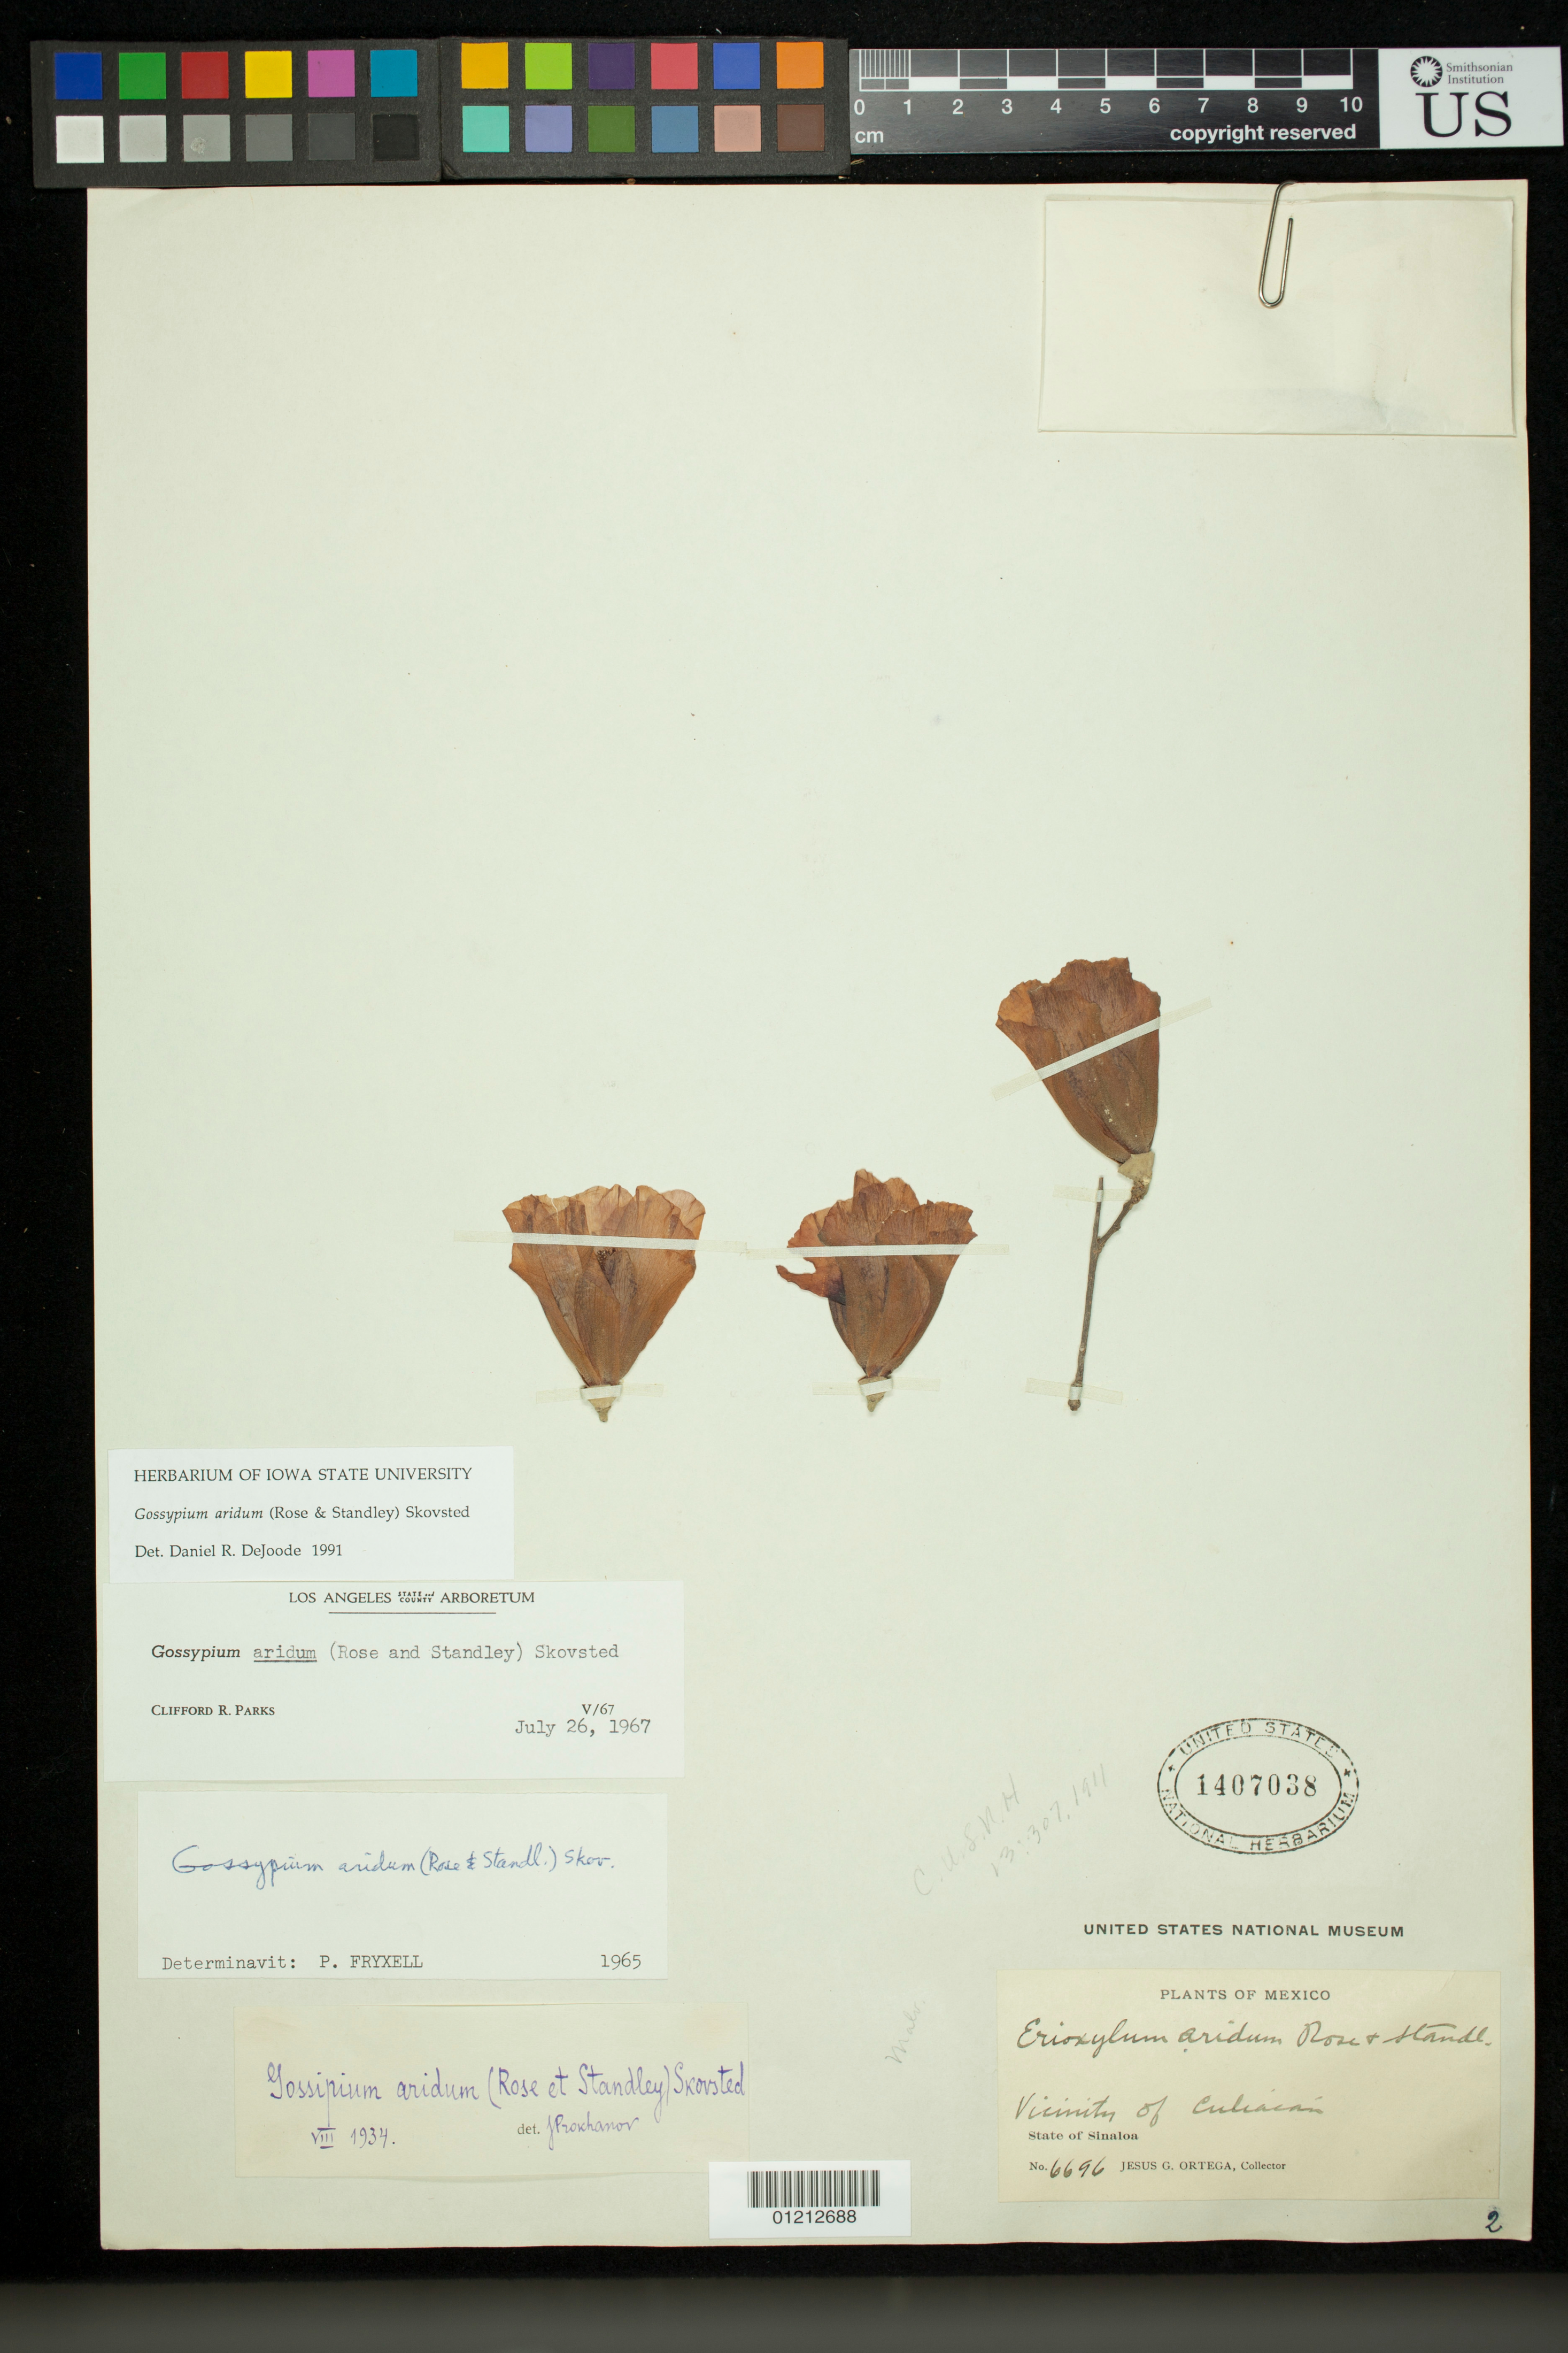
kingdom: Plantae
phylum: Tracheophyta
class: Magnoliopsida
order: Malvales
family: Malvaceae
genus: Gossypium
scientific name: Gossypium aridum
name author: (Rose & Standl.) Skovsted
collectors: J. Ortega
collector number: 6696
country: Mexico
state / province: Sinaloa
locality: Vicinity of Culiacan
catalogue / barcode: US 1407038